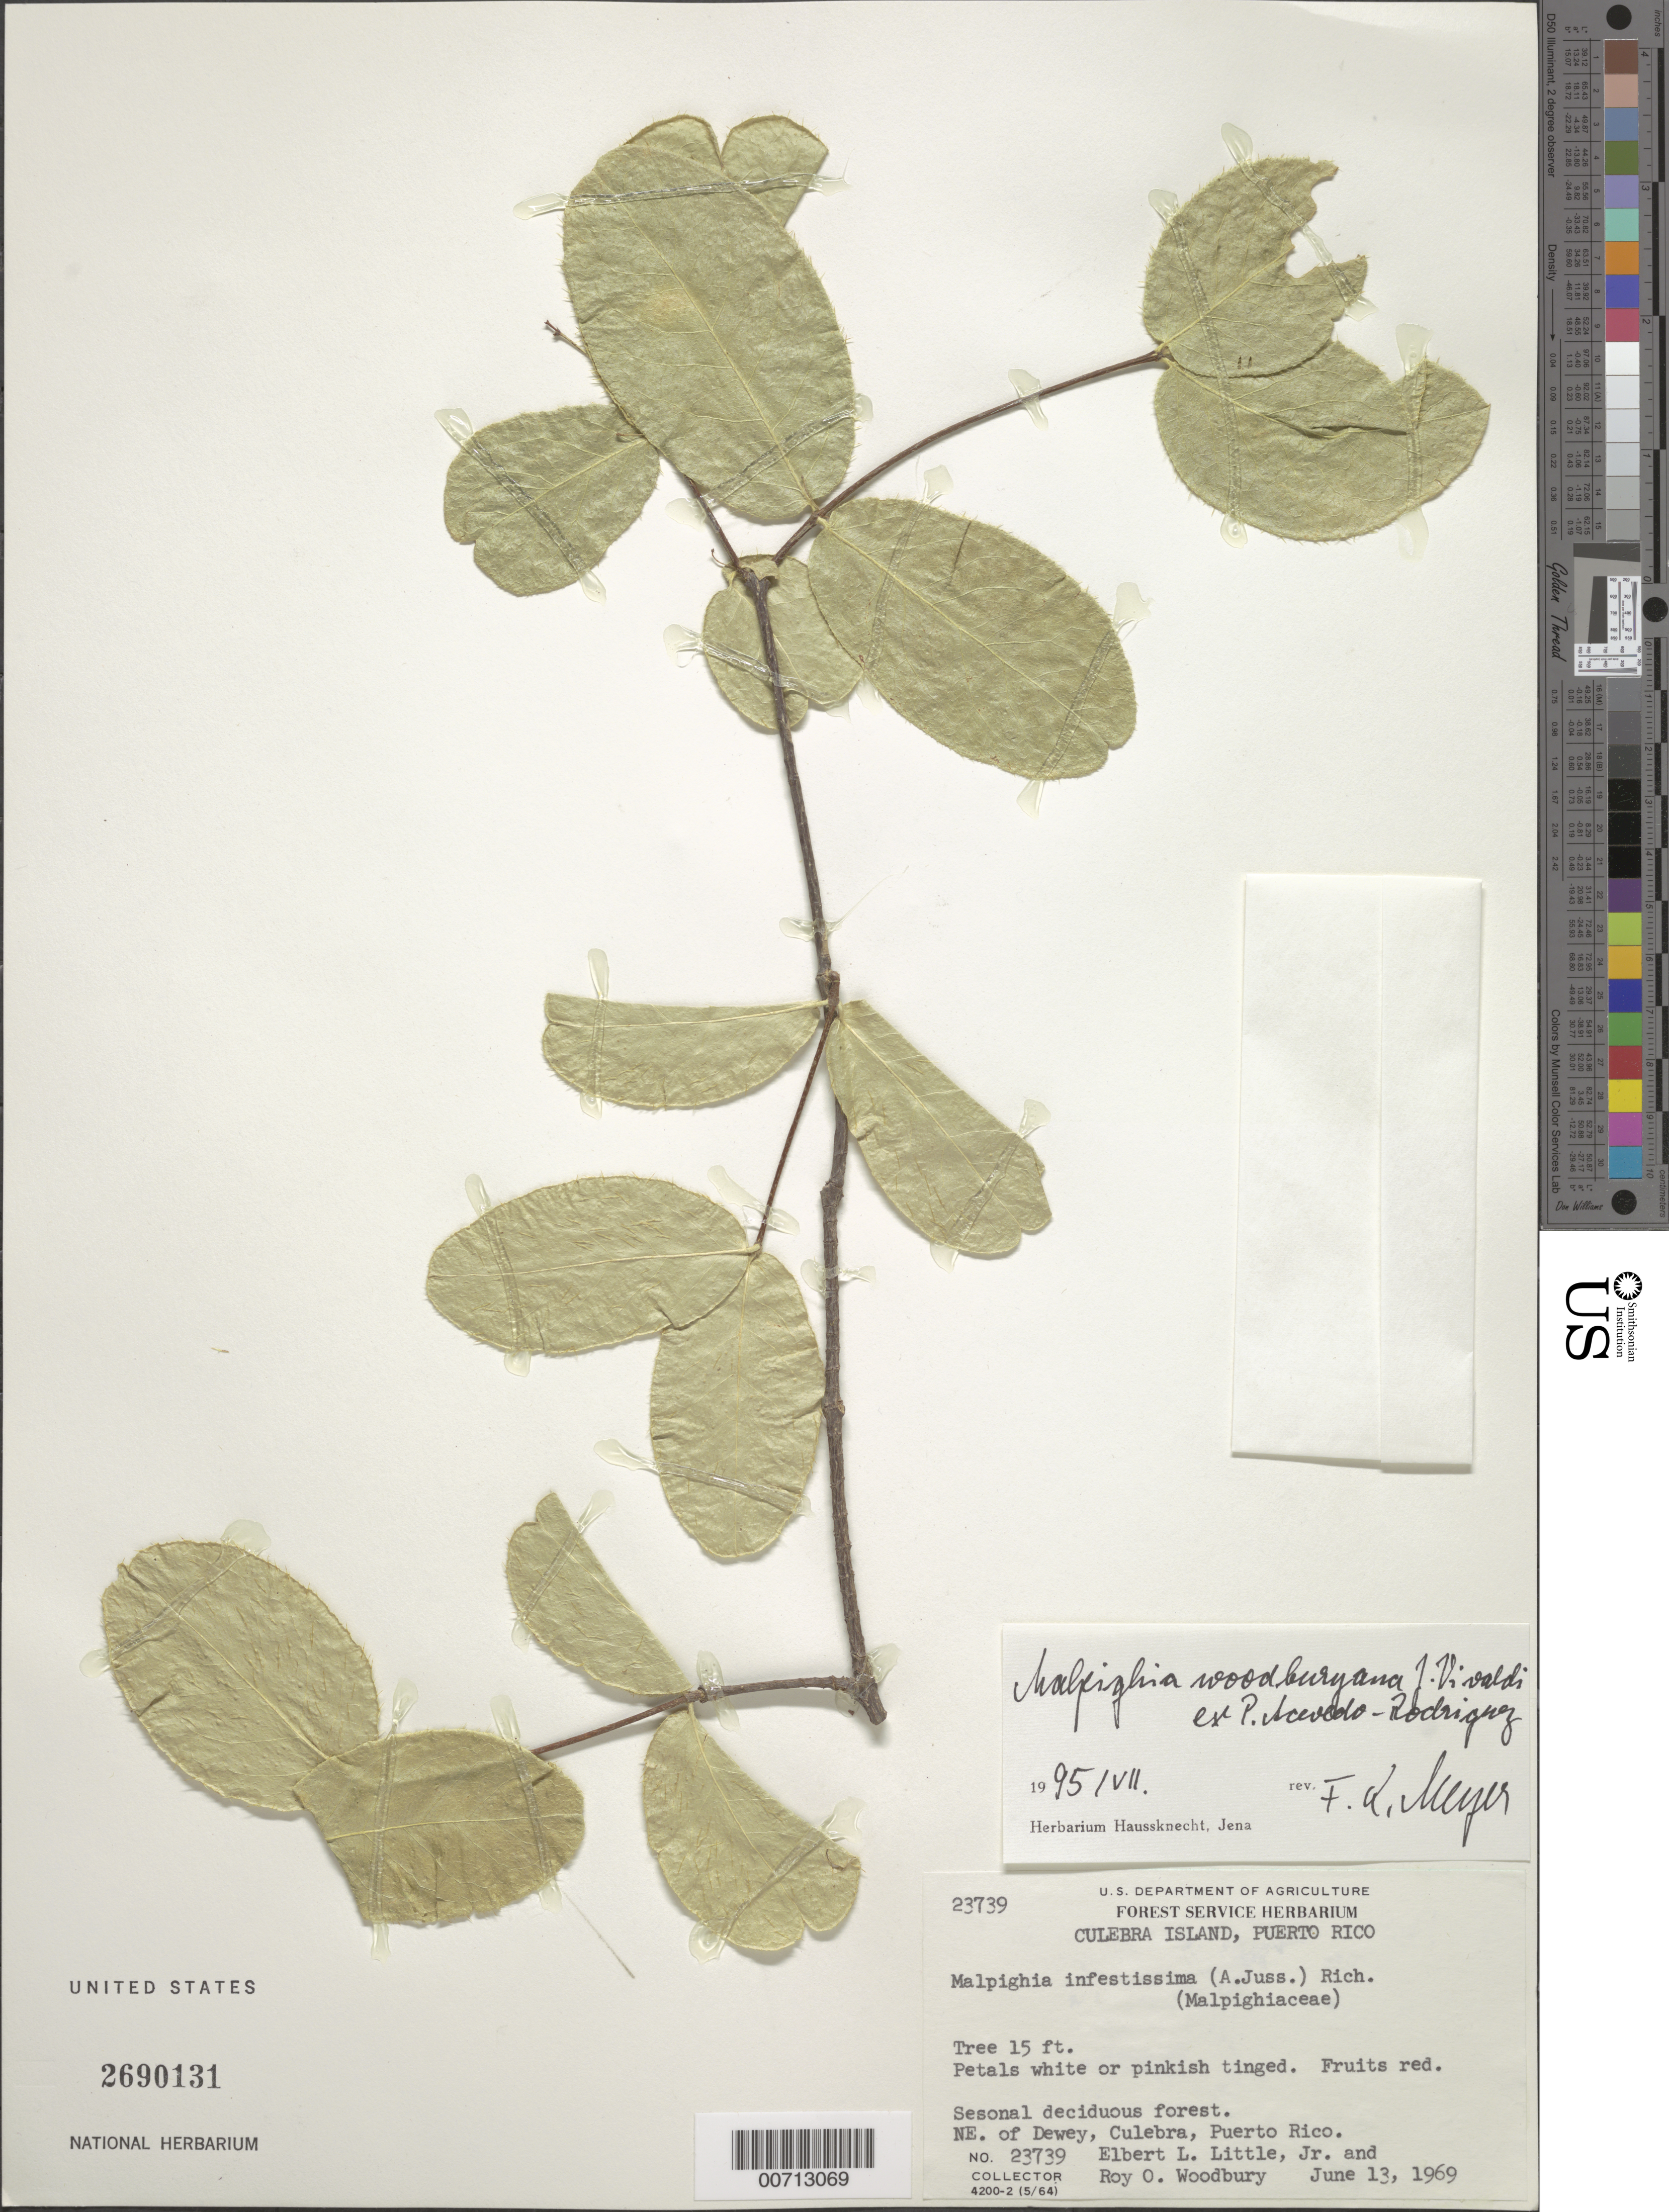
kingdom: Plantae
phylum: Tracheophyta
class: Magnoliopsida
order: Malpighiales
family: Malpighiaceae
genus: Malpighia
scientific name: Malpighia woodburyana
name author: Vivaldi ex Acev.-Rodr.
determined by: Meyer, F. K.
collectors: E. L. Little & R. O. Woodbury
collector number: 23739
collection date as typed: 13 Jun 1969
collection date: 1969-06-13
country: Puerto Rico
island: Culebra Island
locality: NE of Dewey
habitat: Seasonal deciduous forest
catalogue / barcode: US 2690131